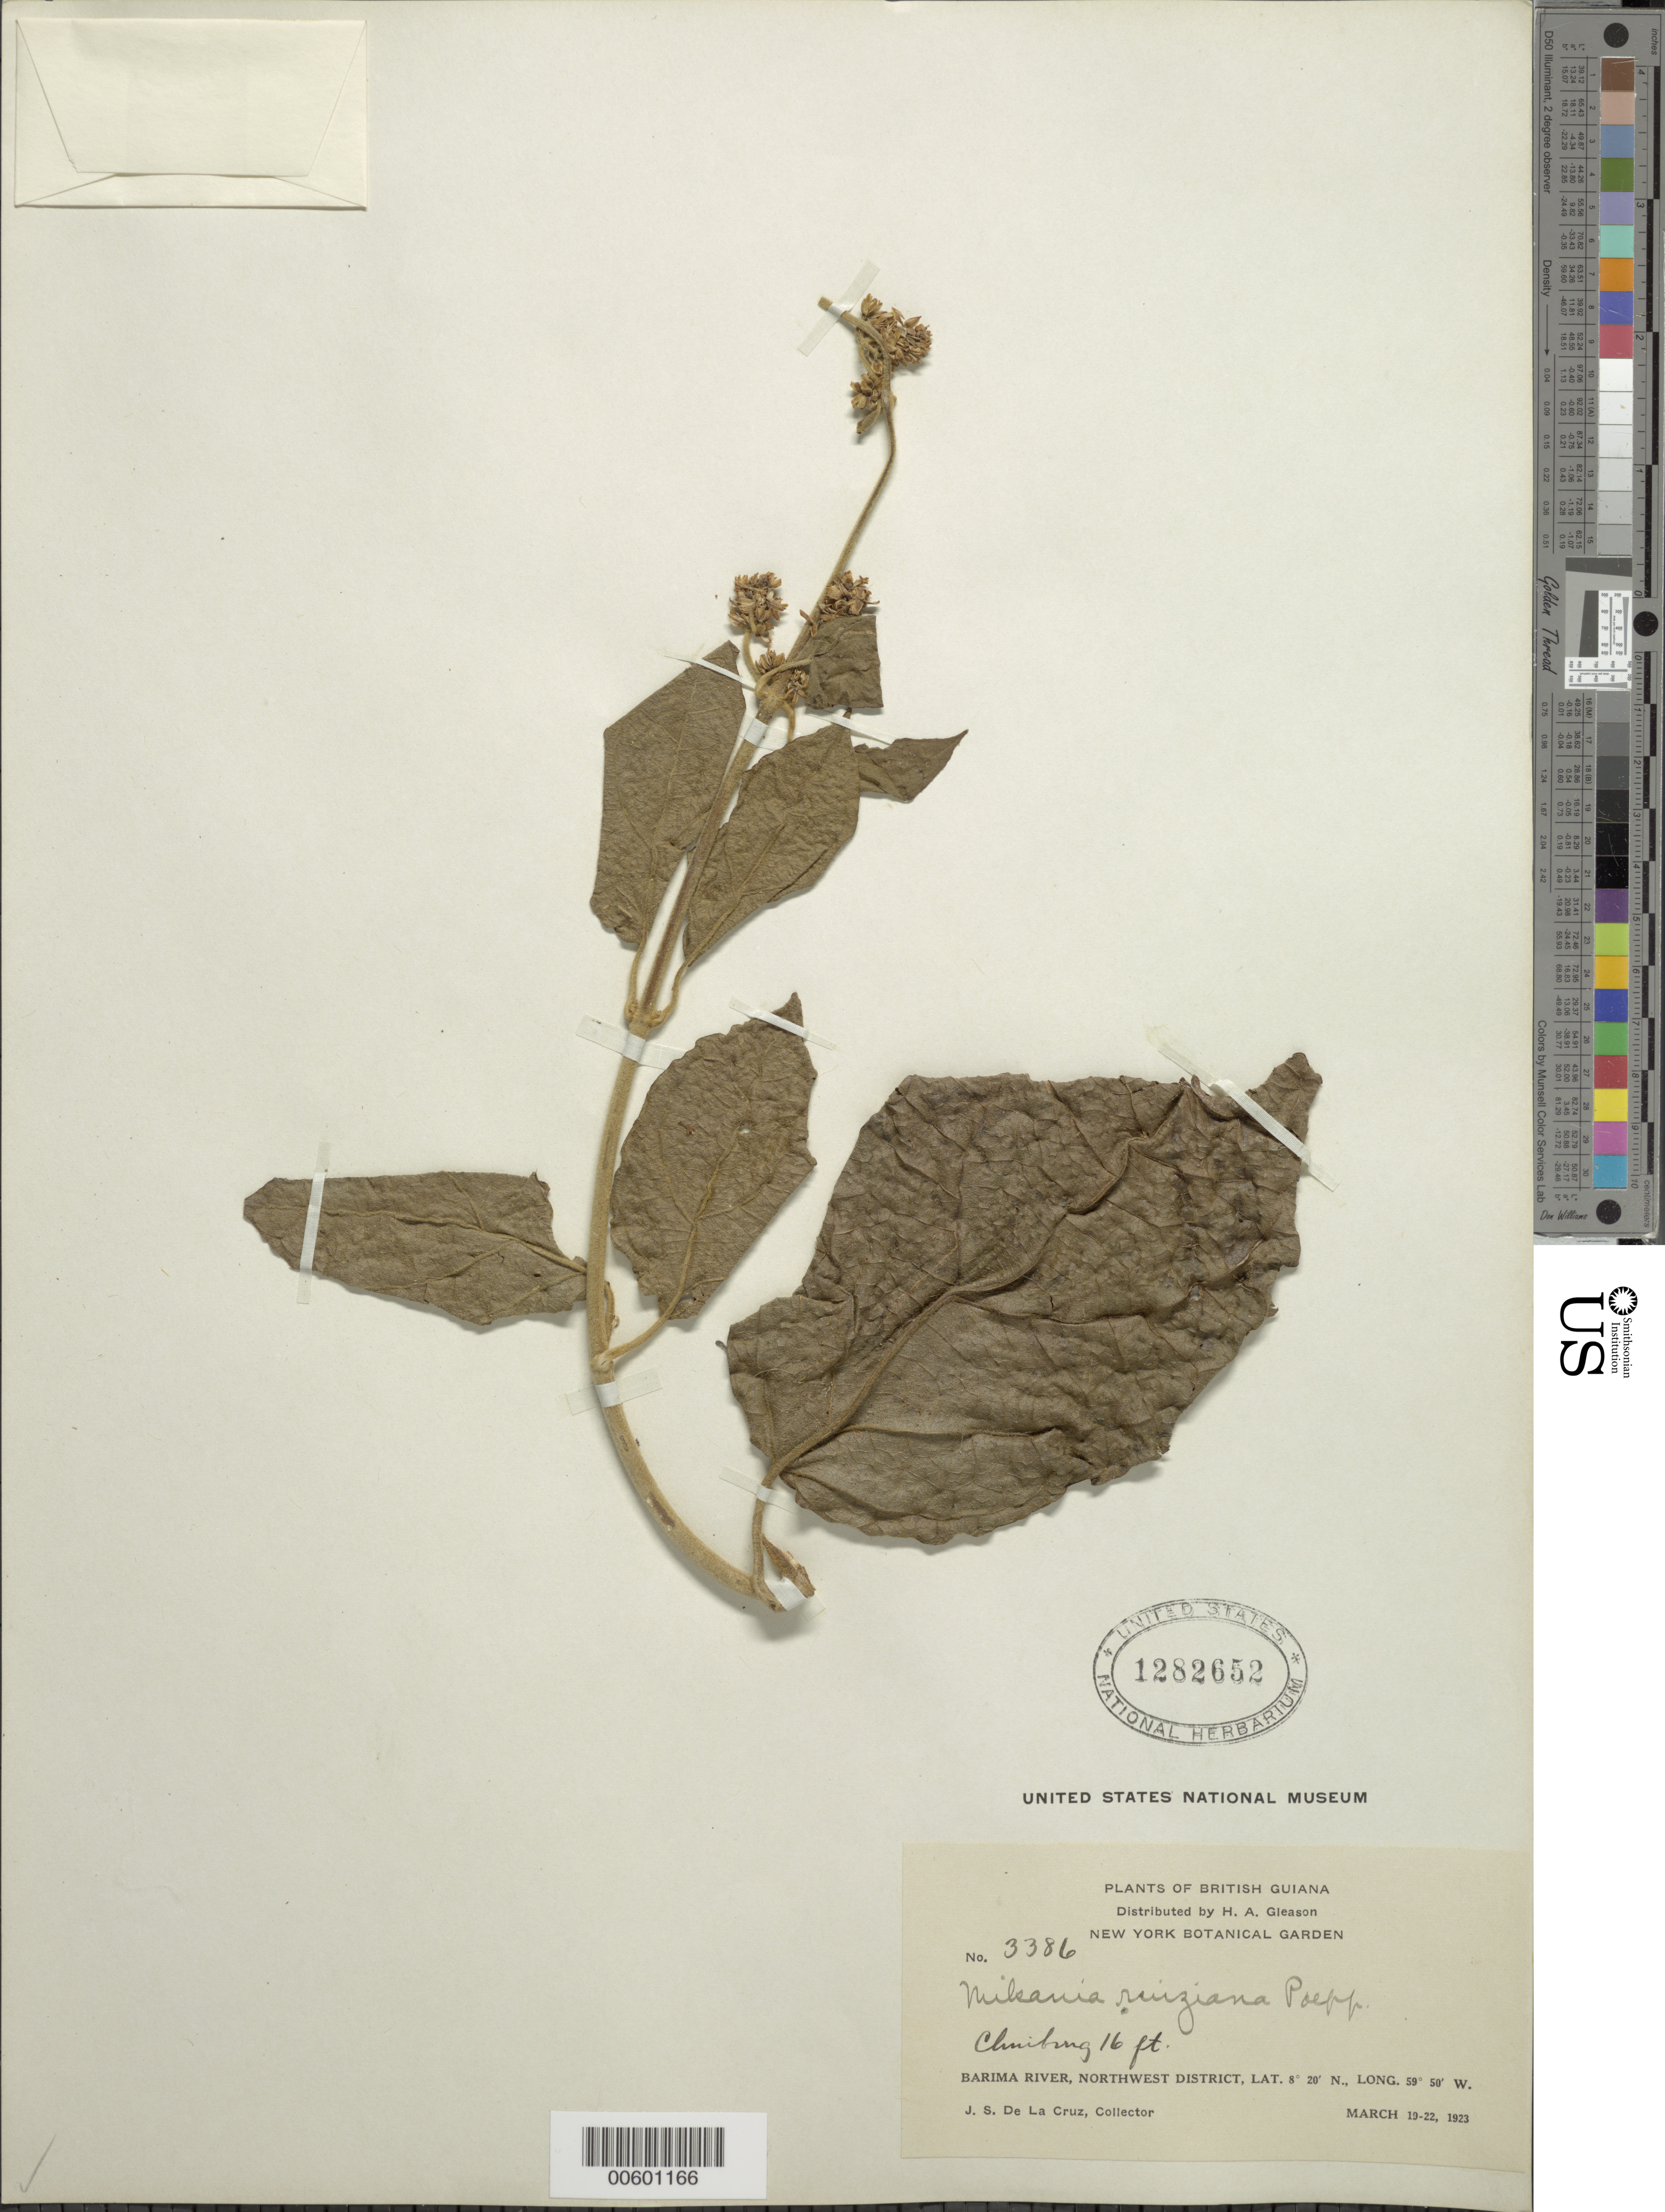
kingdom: Plantae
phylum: Tracheophyta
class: Magnoliopsida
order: Asterales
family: Asteraceae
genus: Mikania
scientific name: Mikania ruiziana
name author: Poepp.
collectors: J. S. de la Cruz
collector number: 3386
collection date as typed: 19-Mar-23 to 22-Mar-23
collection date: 1923-03-19/1923-03-22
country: Guyana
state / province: Barima-Waini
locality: Barima R., NW District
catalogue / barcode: US 1282652